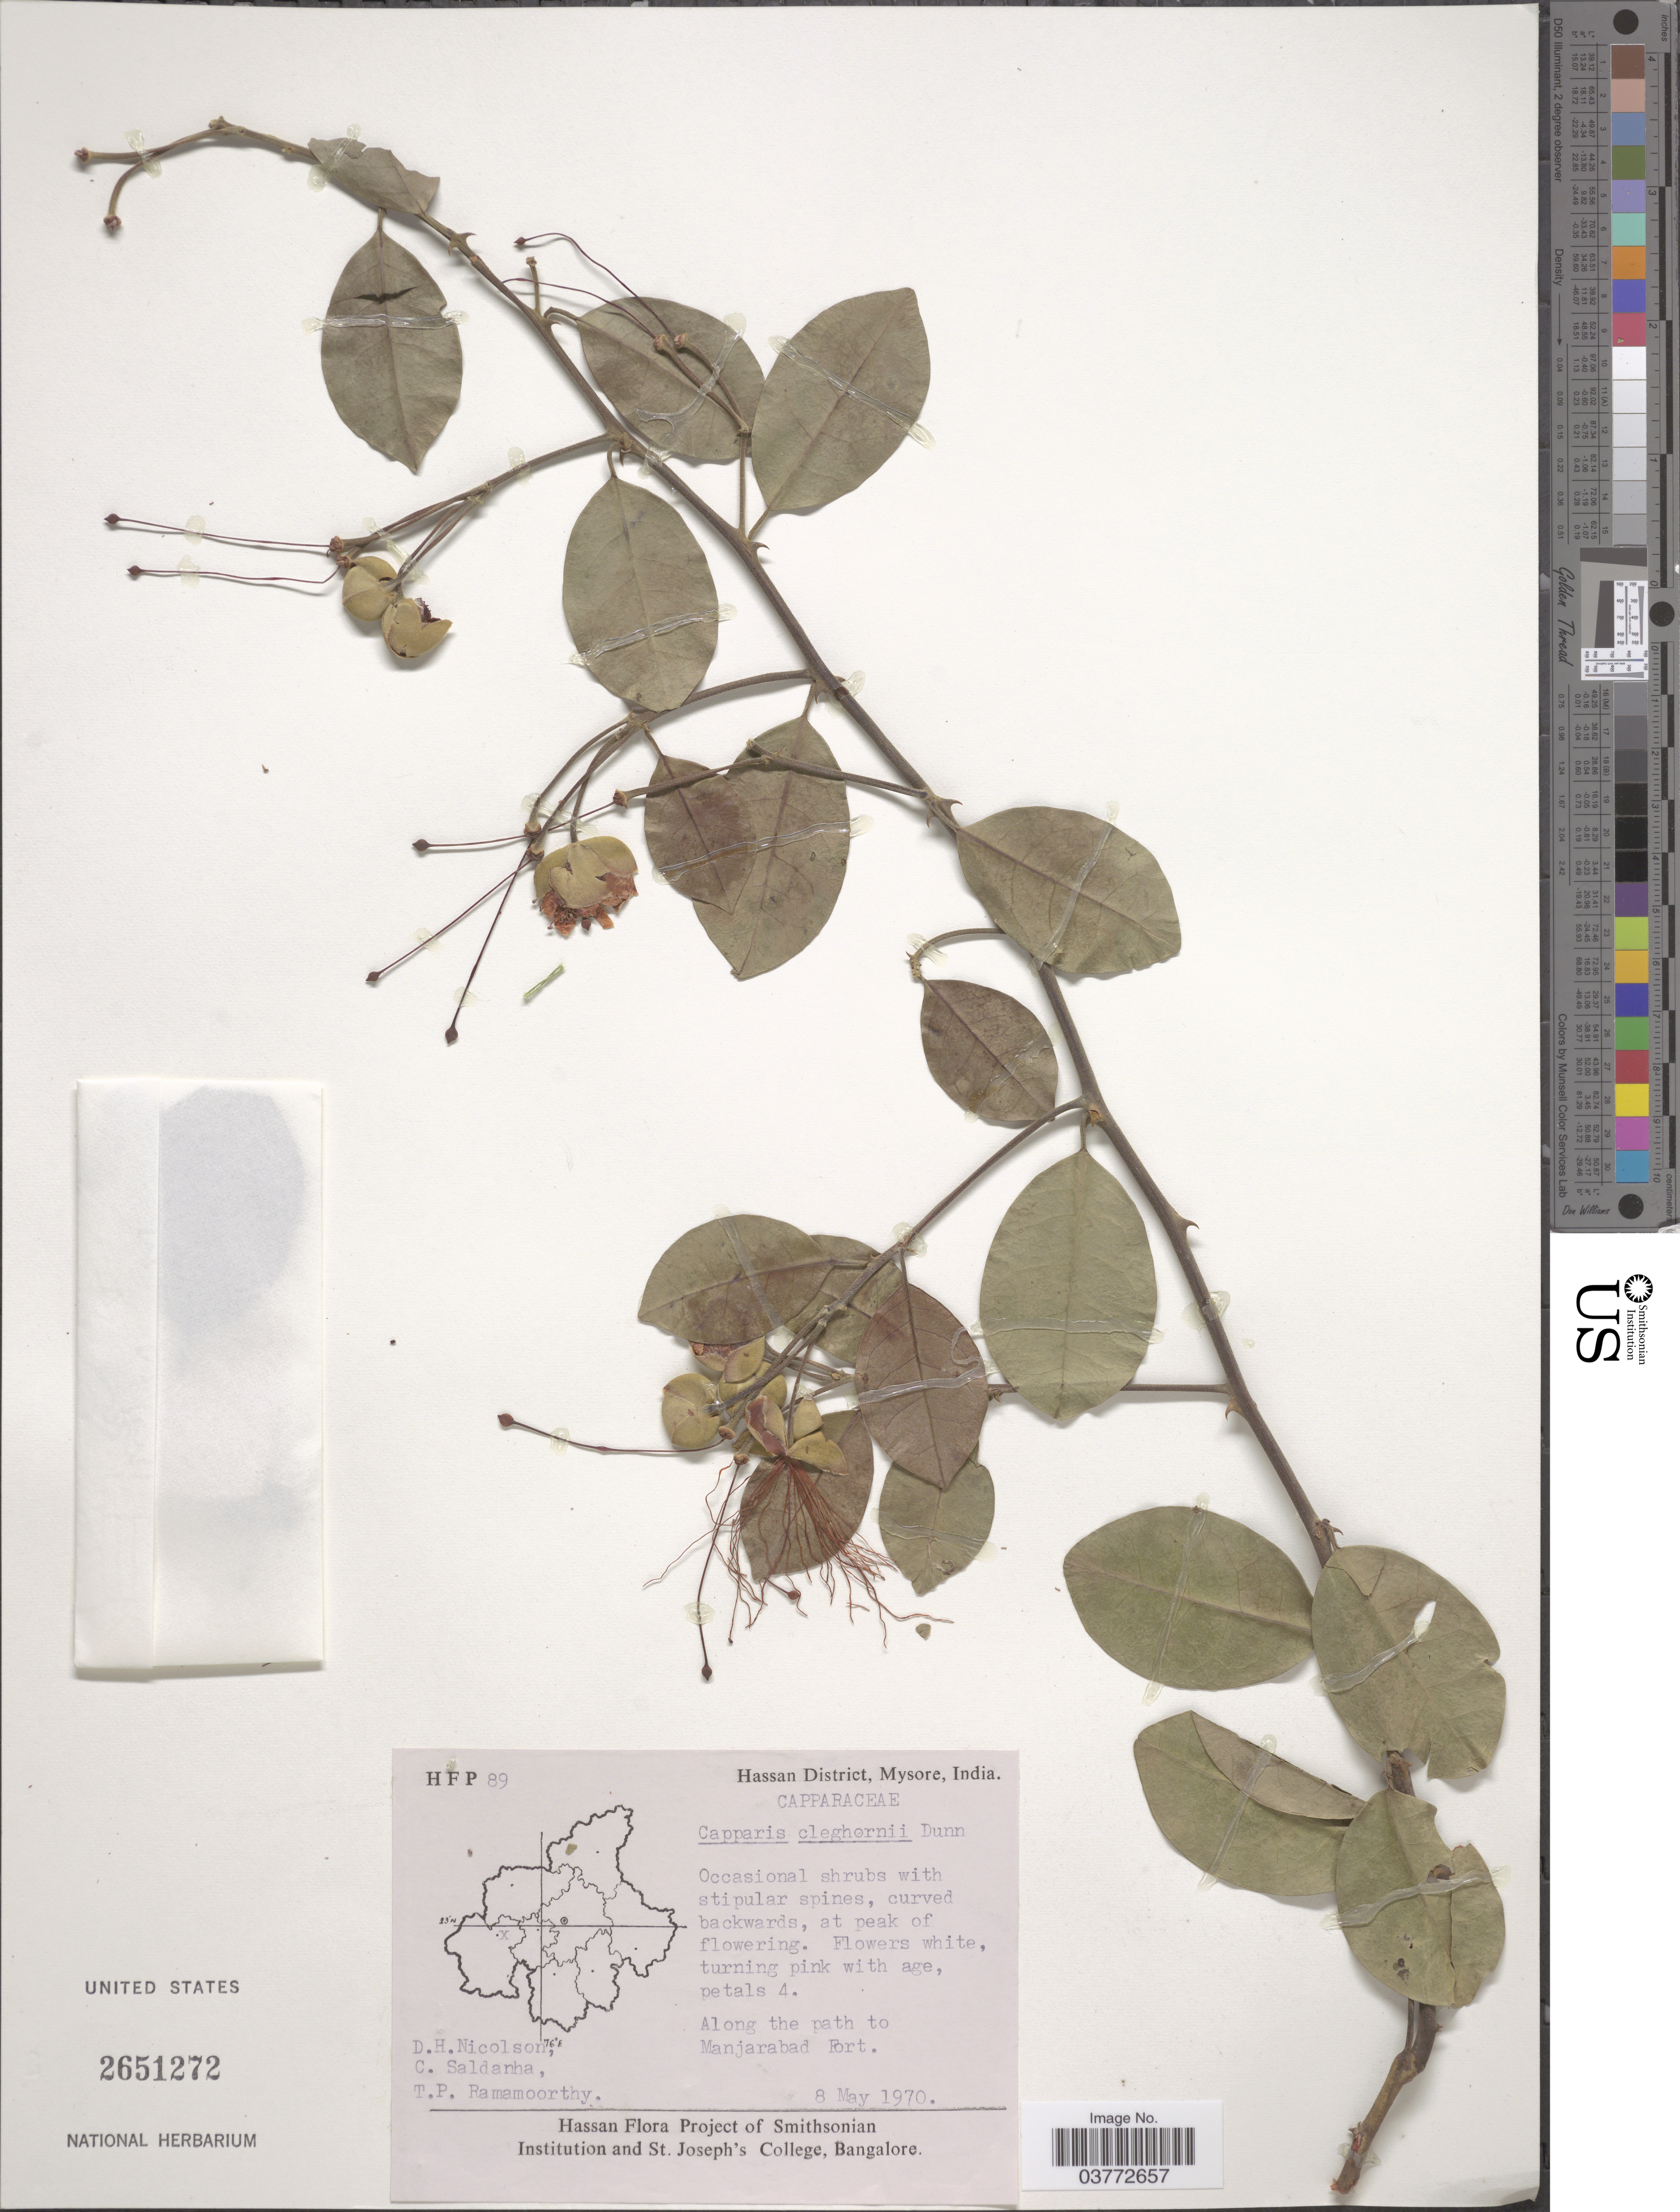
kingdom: Plantae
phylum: Tracheophyta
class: Magnoliopsida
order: Brassicales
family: Capparaceae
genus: Capparis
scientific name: Capparis cleghornii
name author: Dunn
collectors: D. H. Nicolson, C. Saldanha & T. P. Ramamoorthy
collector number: HFP 89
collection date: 1970-05-08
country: India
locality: Hassan District, Mysore. Along the path to Manjarabad Fort.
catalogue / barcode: US 2651272